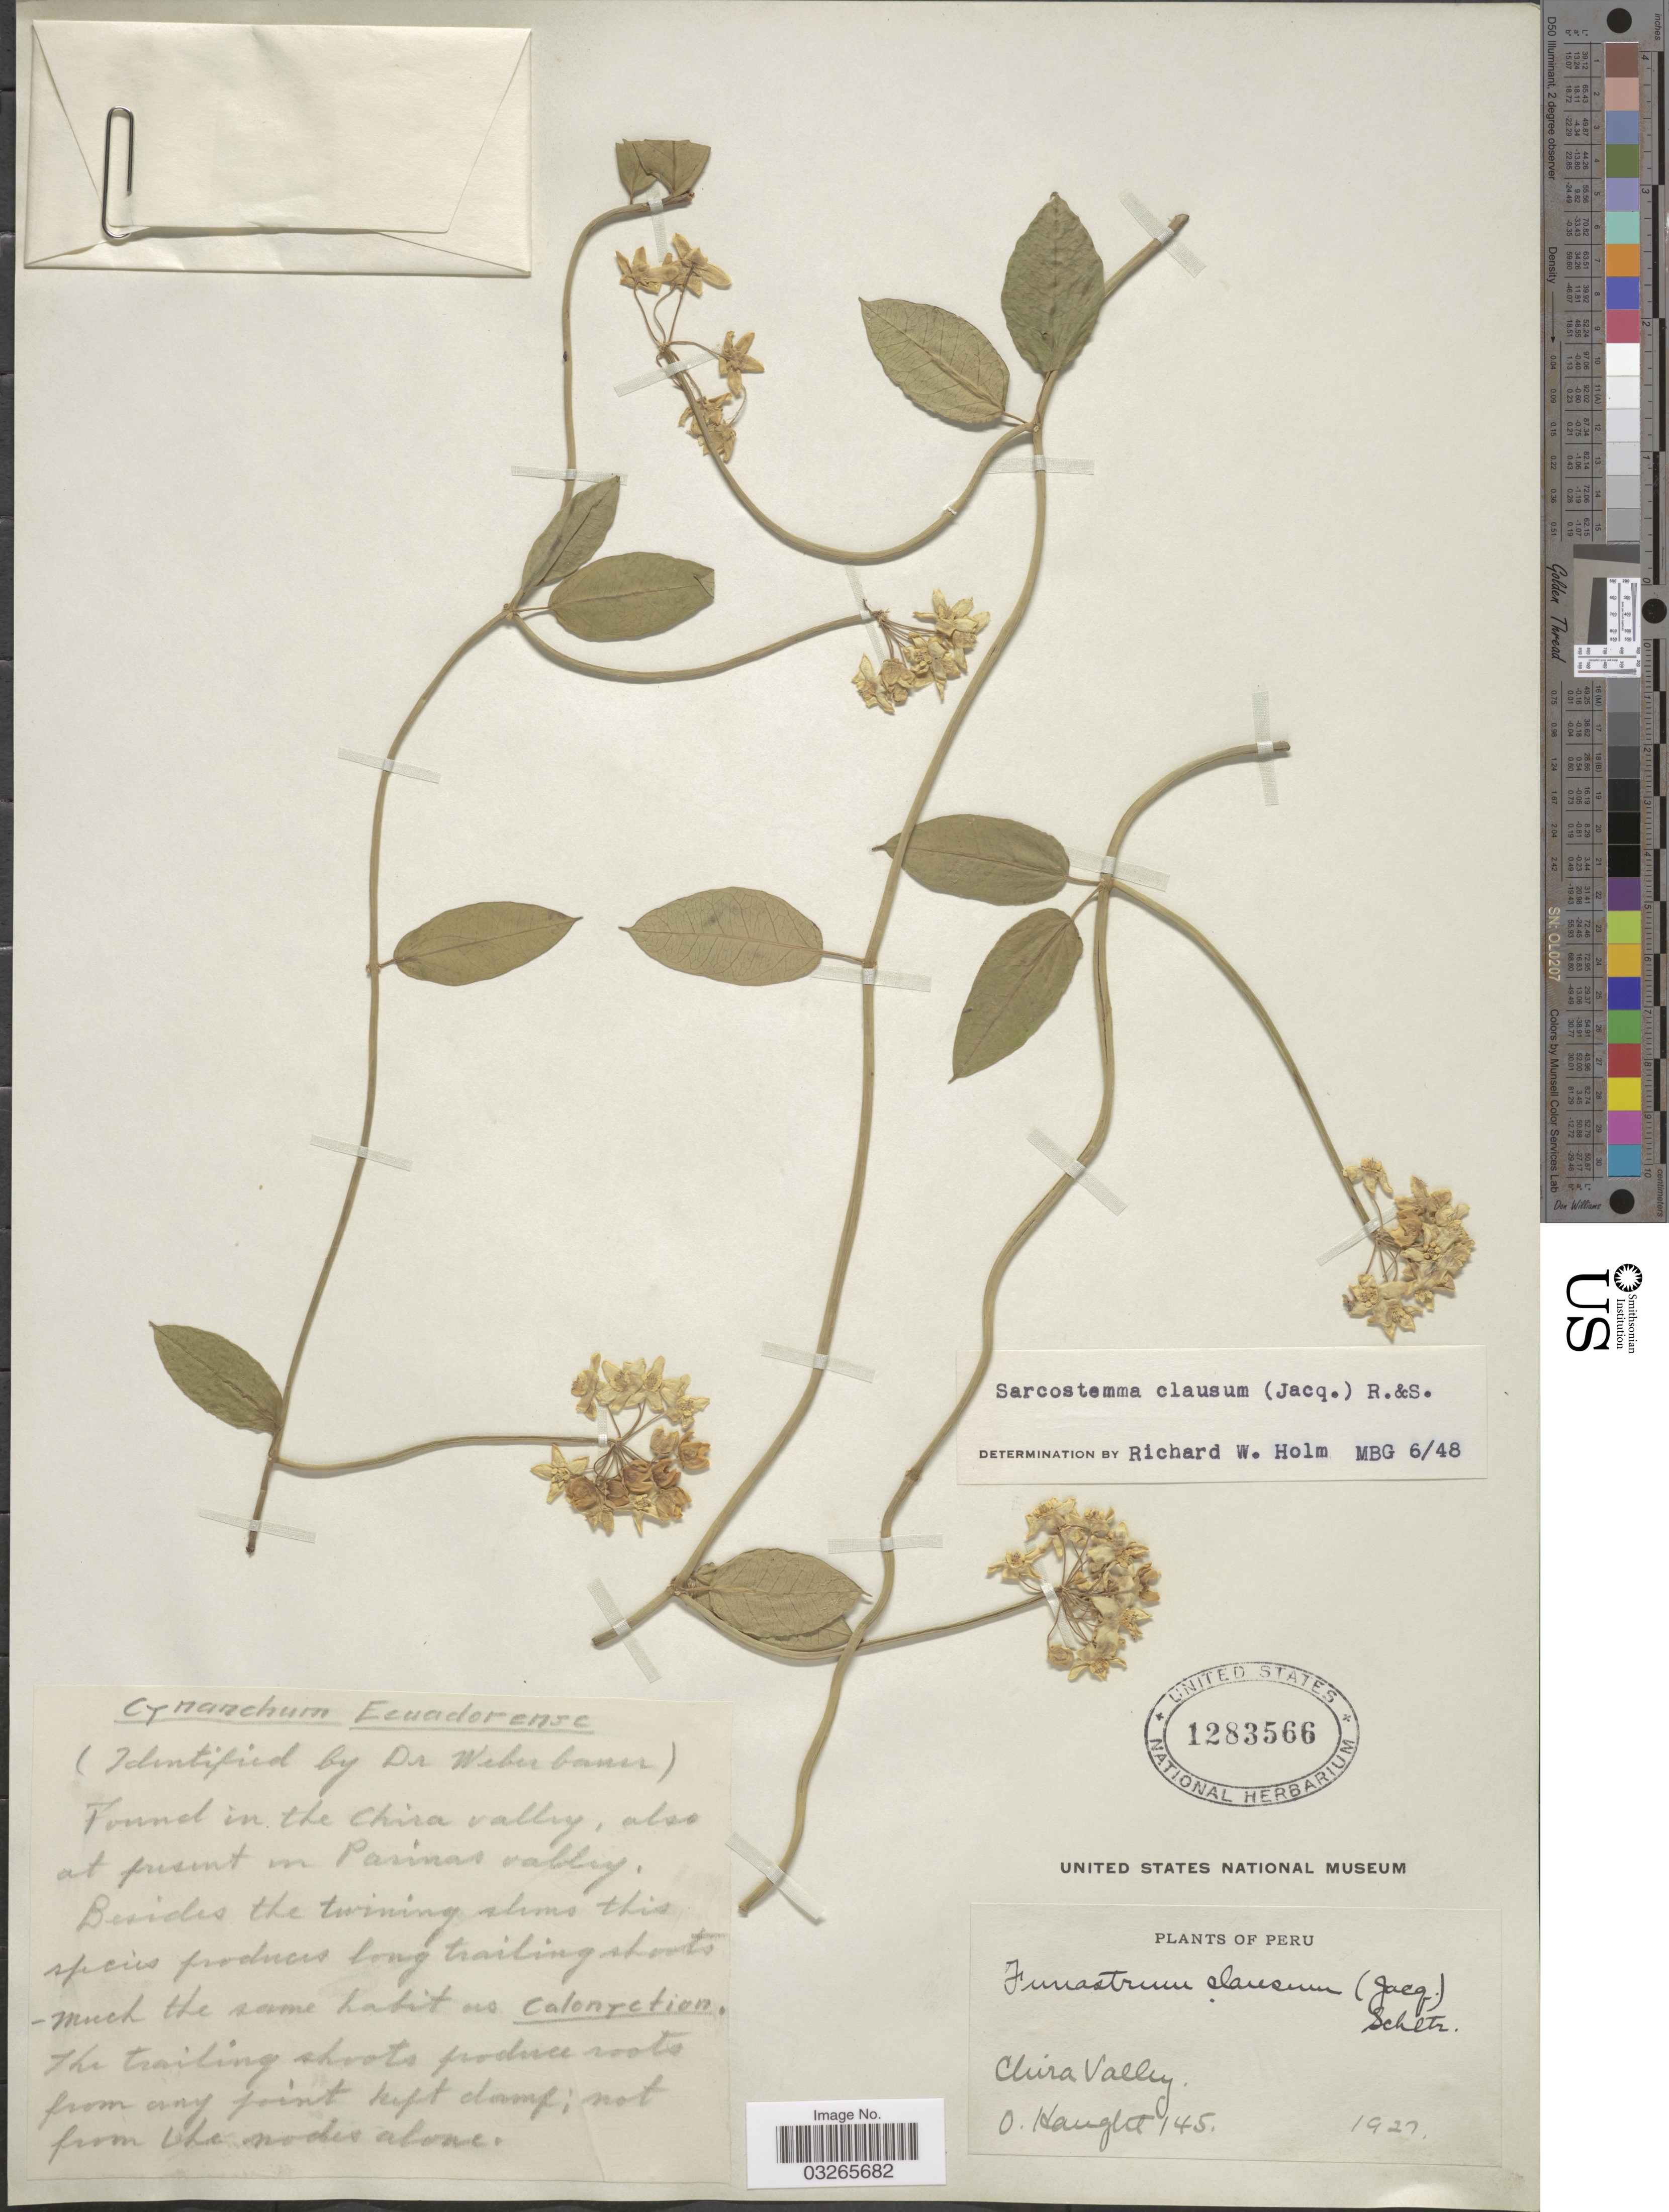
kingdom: Plantae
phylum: Tracheophyta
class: Magnoliopsida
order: Gentianales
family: Apocynaceae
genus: Sarcostemma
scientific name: Sarcostemma clausum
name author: (Jacq.) Schult.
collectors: O. Haught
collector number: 145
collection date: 1927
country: Peru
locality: Chira Valley, also at present in Parinas valley.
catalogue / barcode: US 1283566